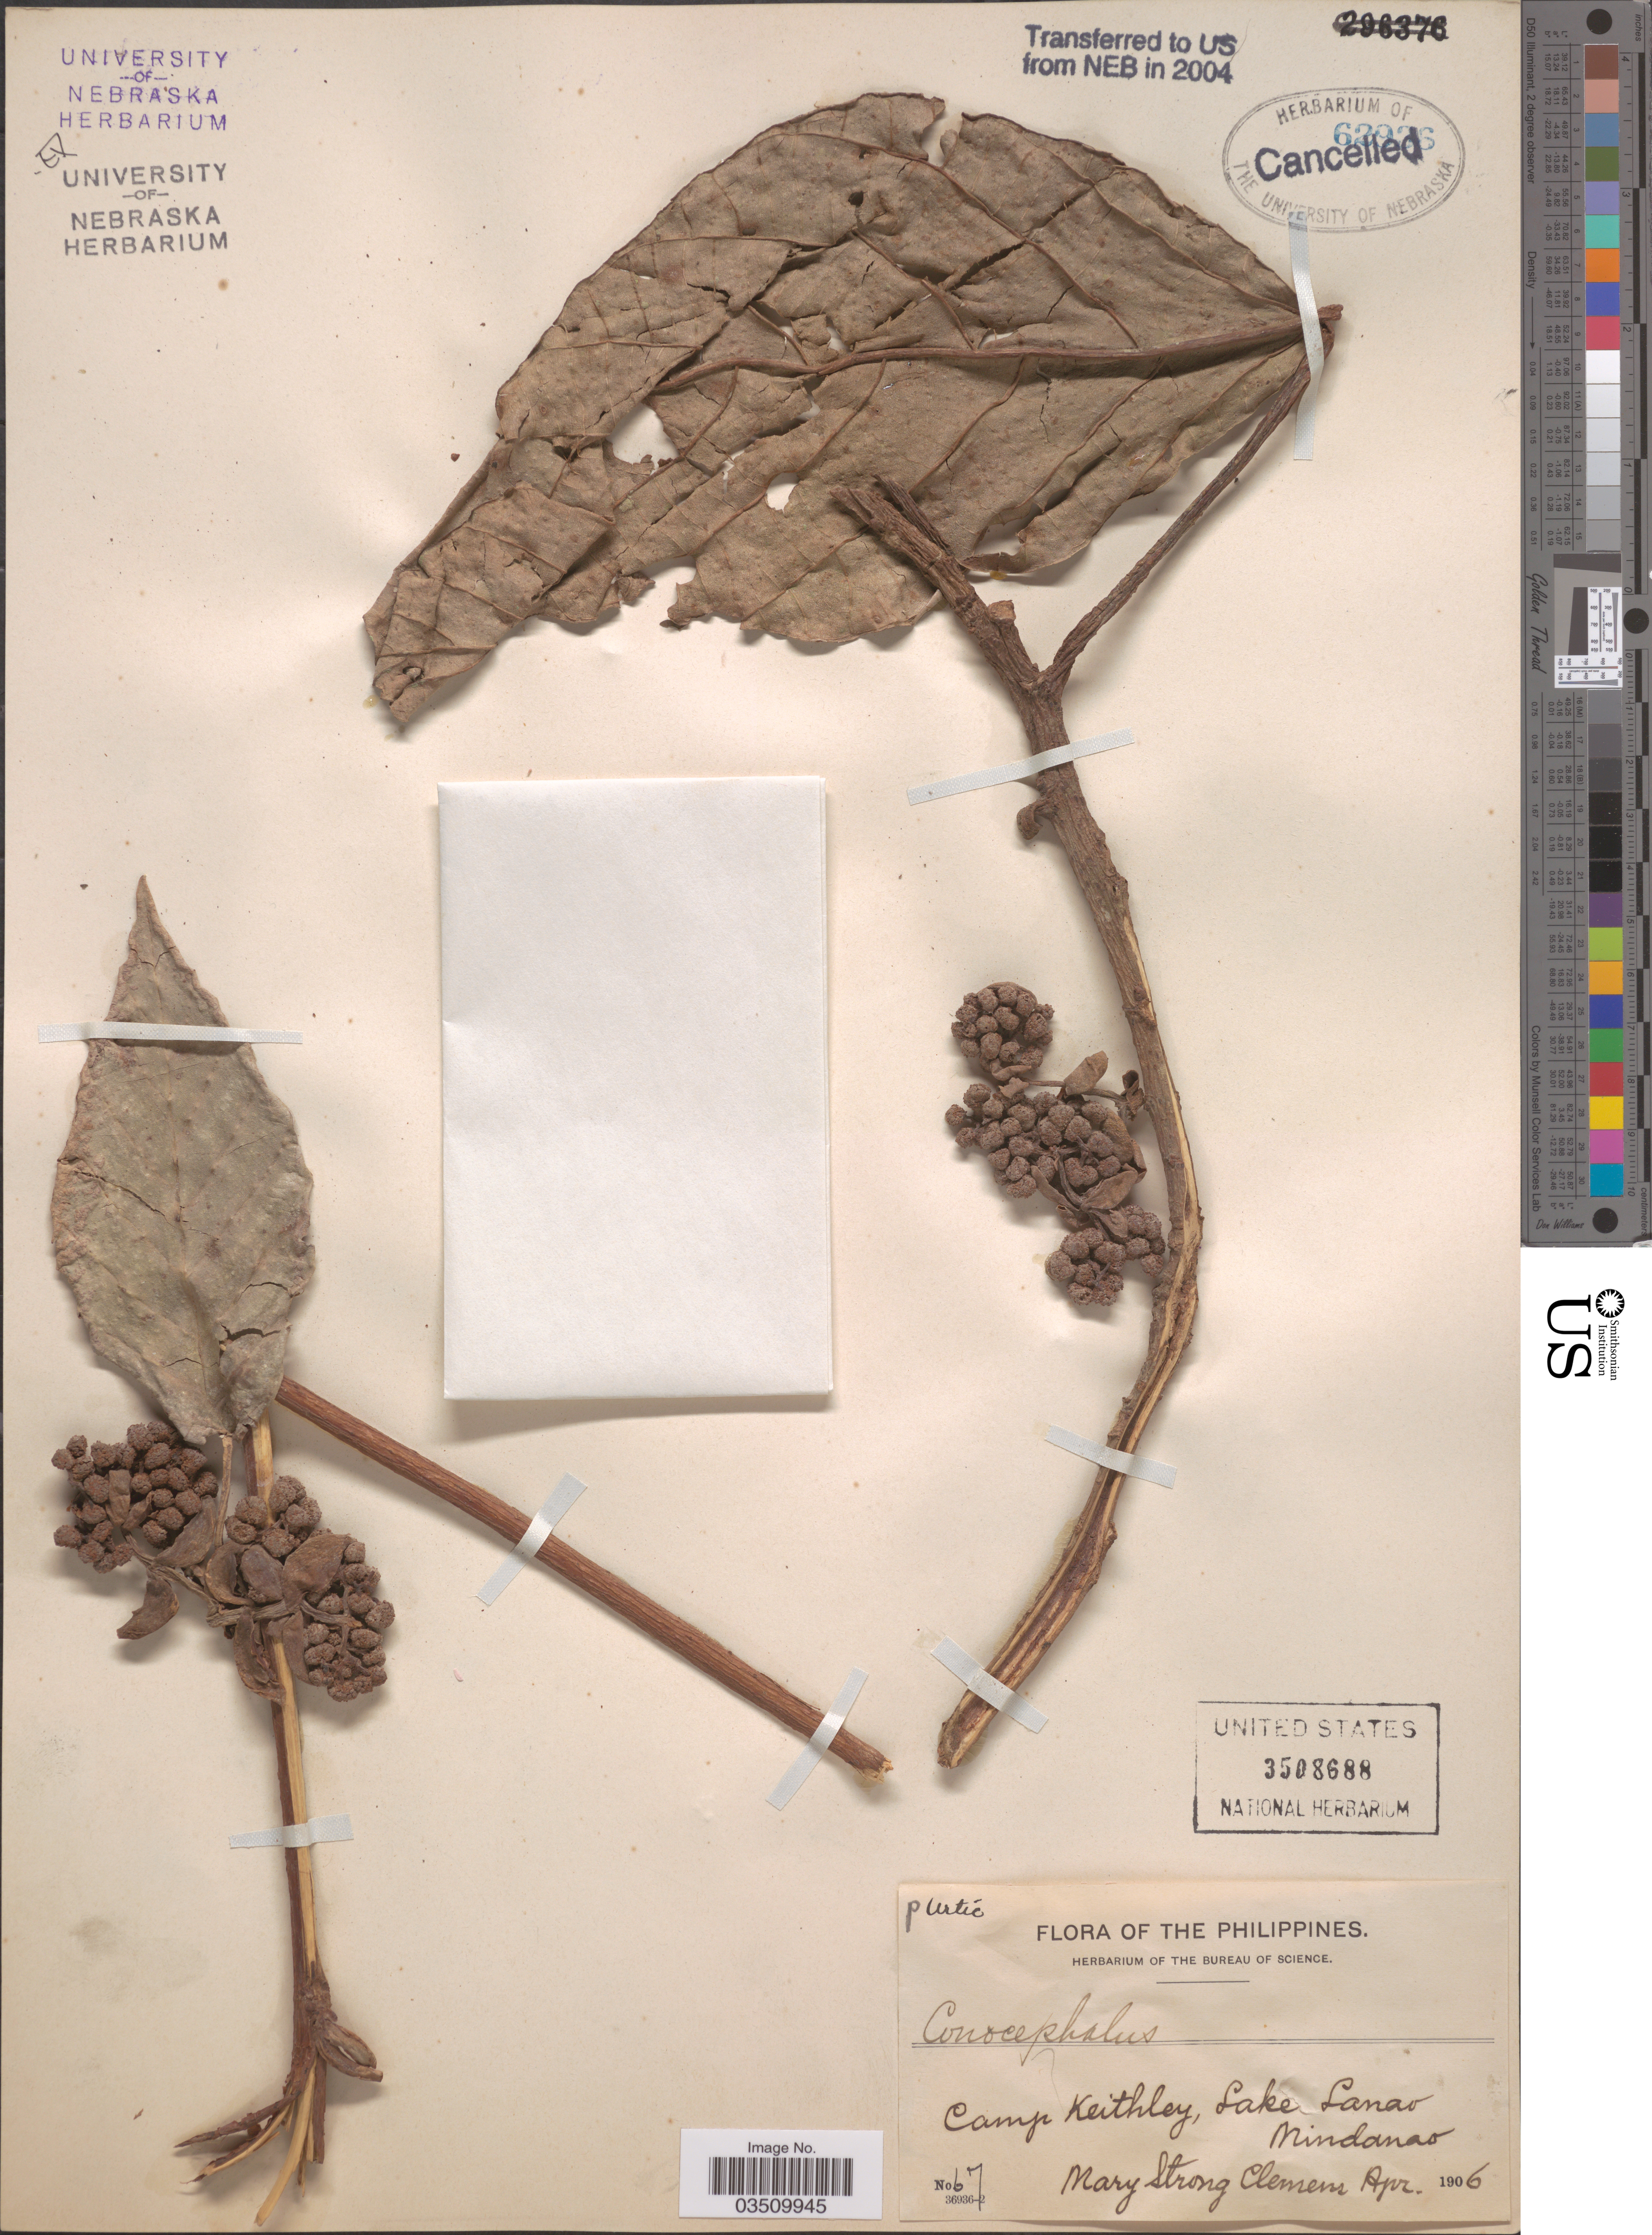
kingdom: Plantae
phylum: Tracheophyta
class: Magnoliopsida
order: Rosales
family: Urticaceae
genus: Poikilospermum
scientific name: Poikilospermum sp.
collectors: M. S. Clemens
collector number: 67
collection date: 1906-04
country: Philippines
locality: Camp Keithley, Lake Lanao, Mindanao.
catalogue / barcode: US 3508688